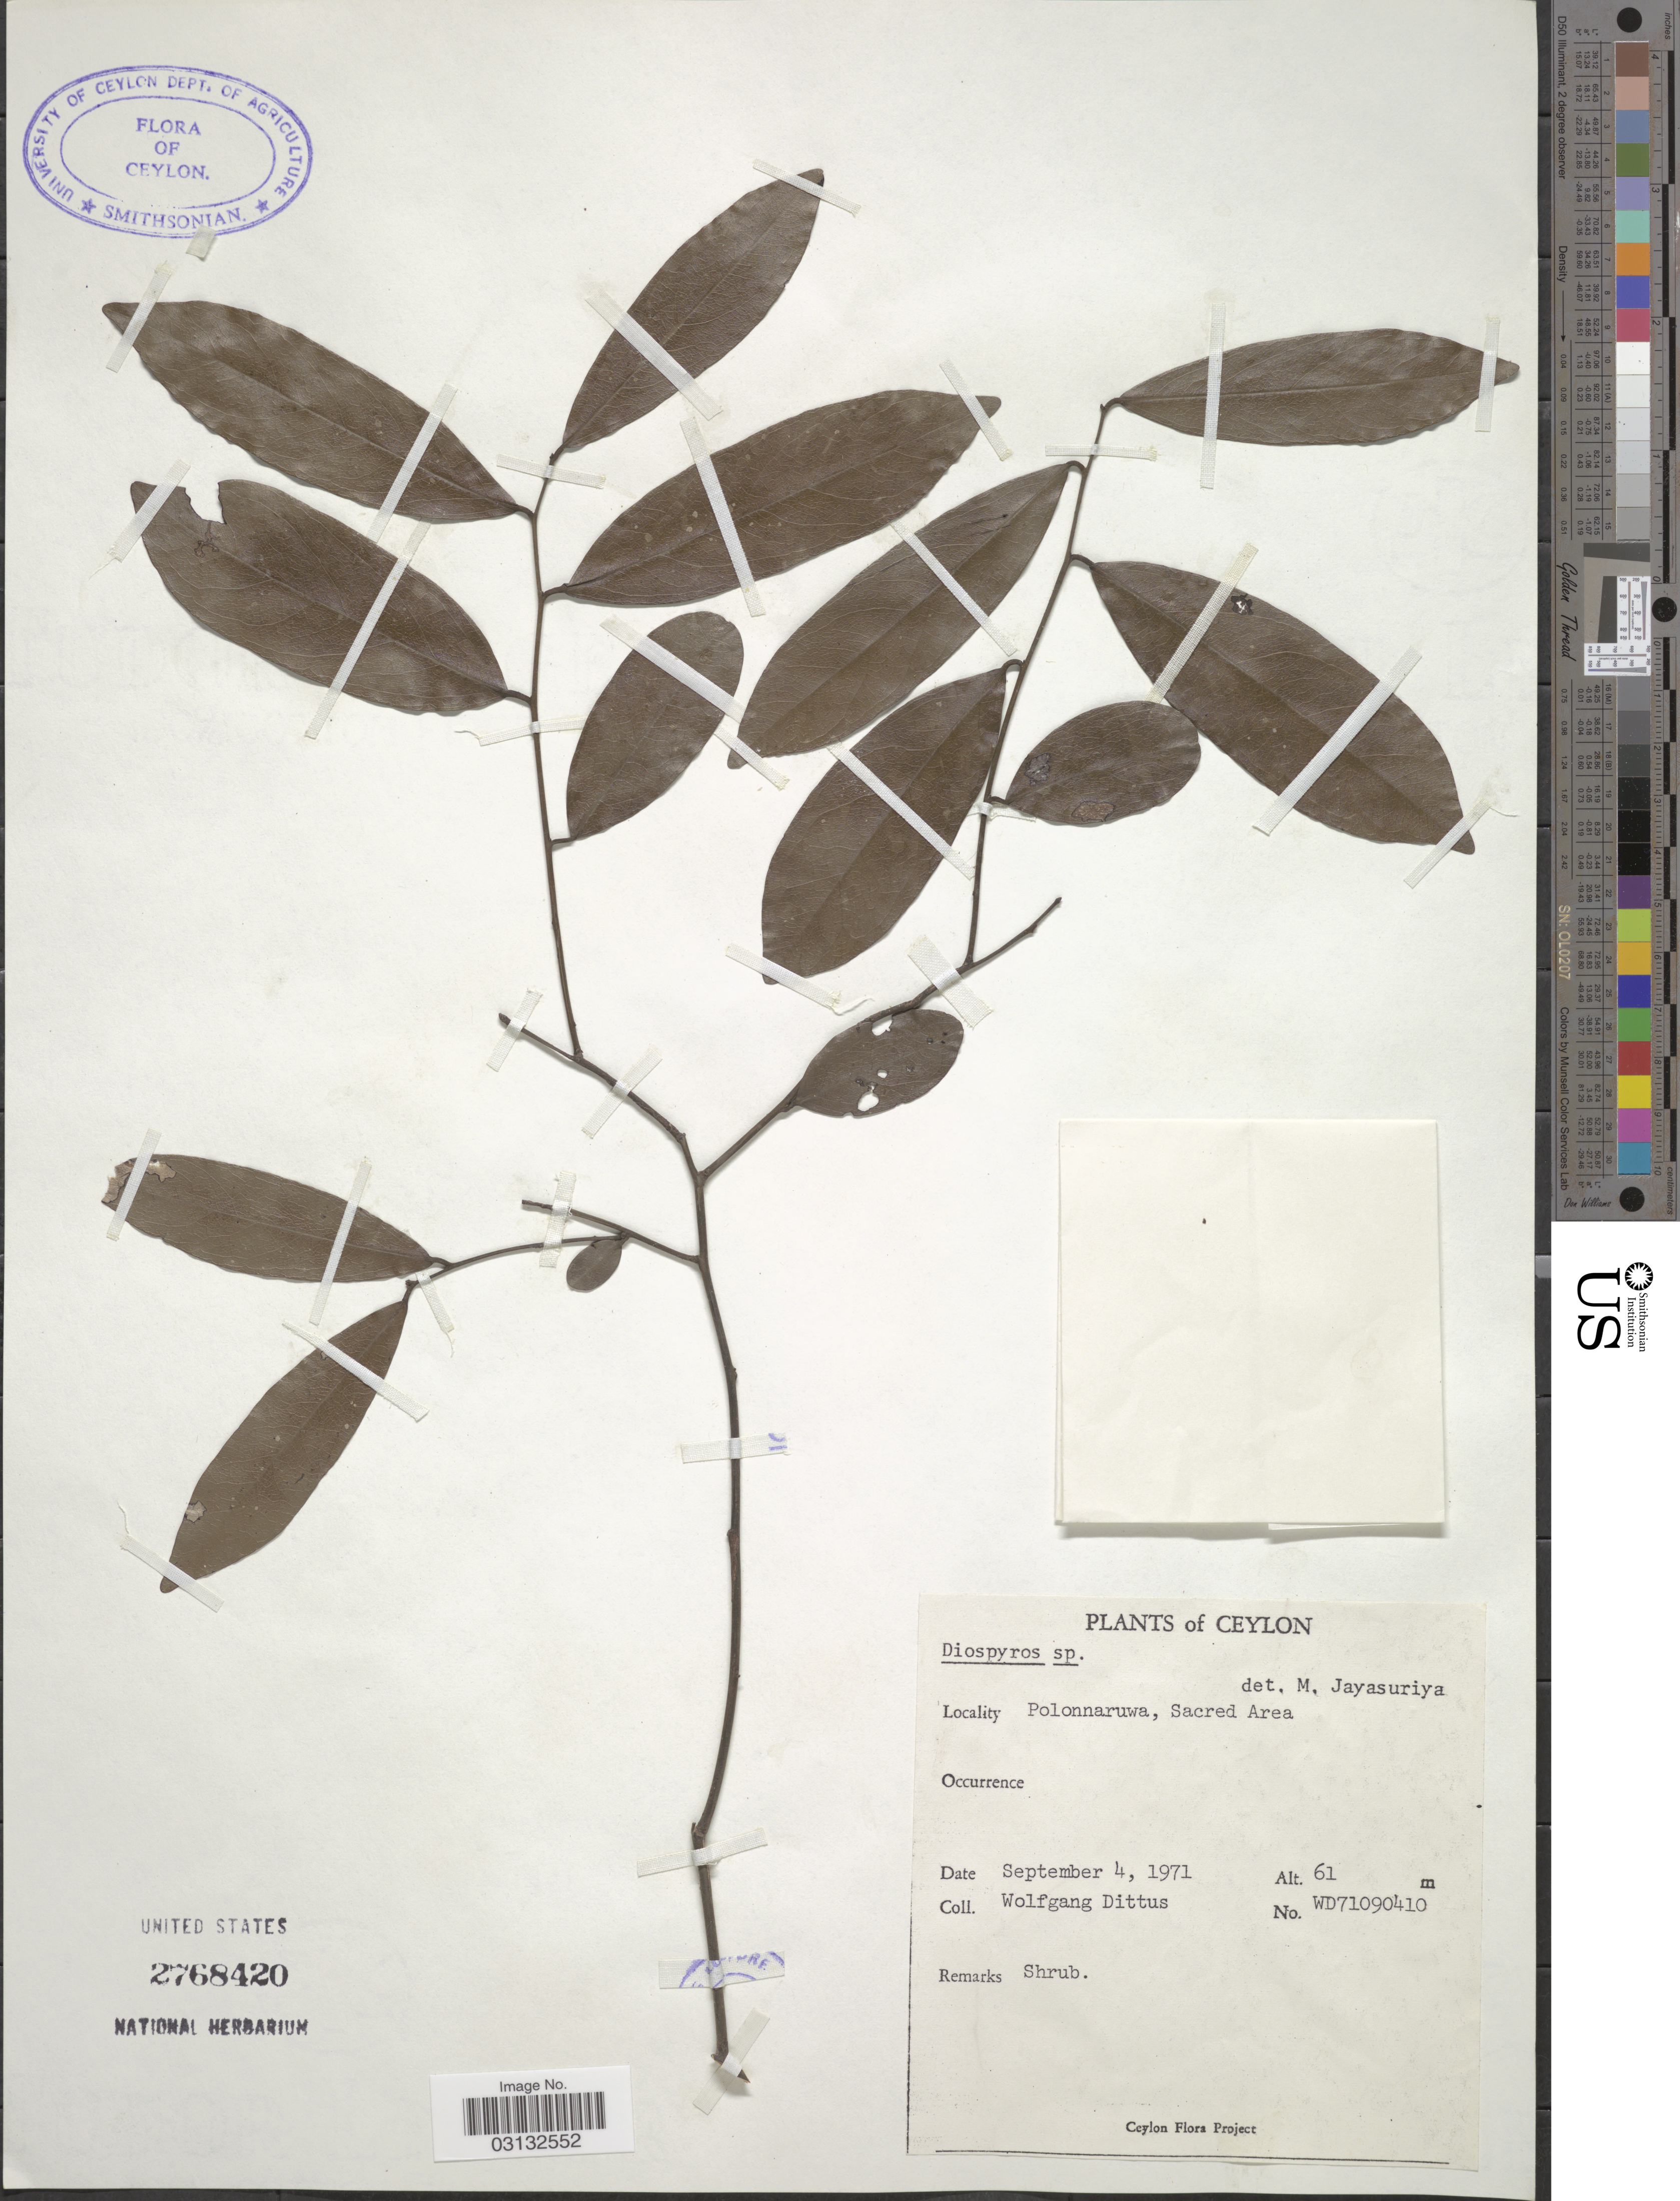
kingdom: Plantae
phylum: Tracheophyta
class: Magnoliopsida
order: Ericales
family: Ebenaceae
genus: Diospyros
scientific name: Diospyros sp.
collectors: W. Dittus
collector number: WD71090410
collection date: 1971-09-04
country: Sri Lanka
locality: Ceylon. Polonnaruwa, Sacred Area.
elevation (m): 61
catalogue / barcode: US 2768420